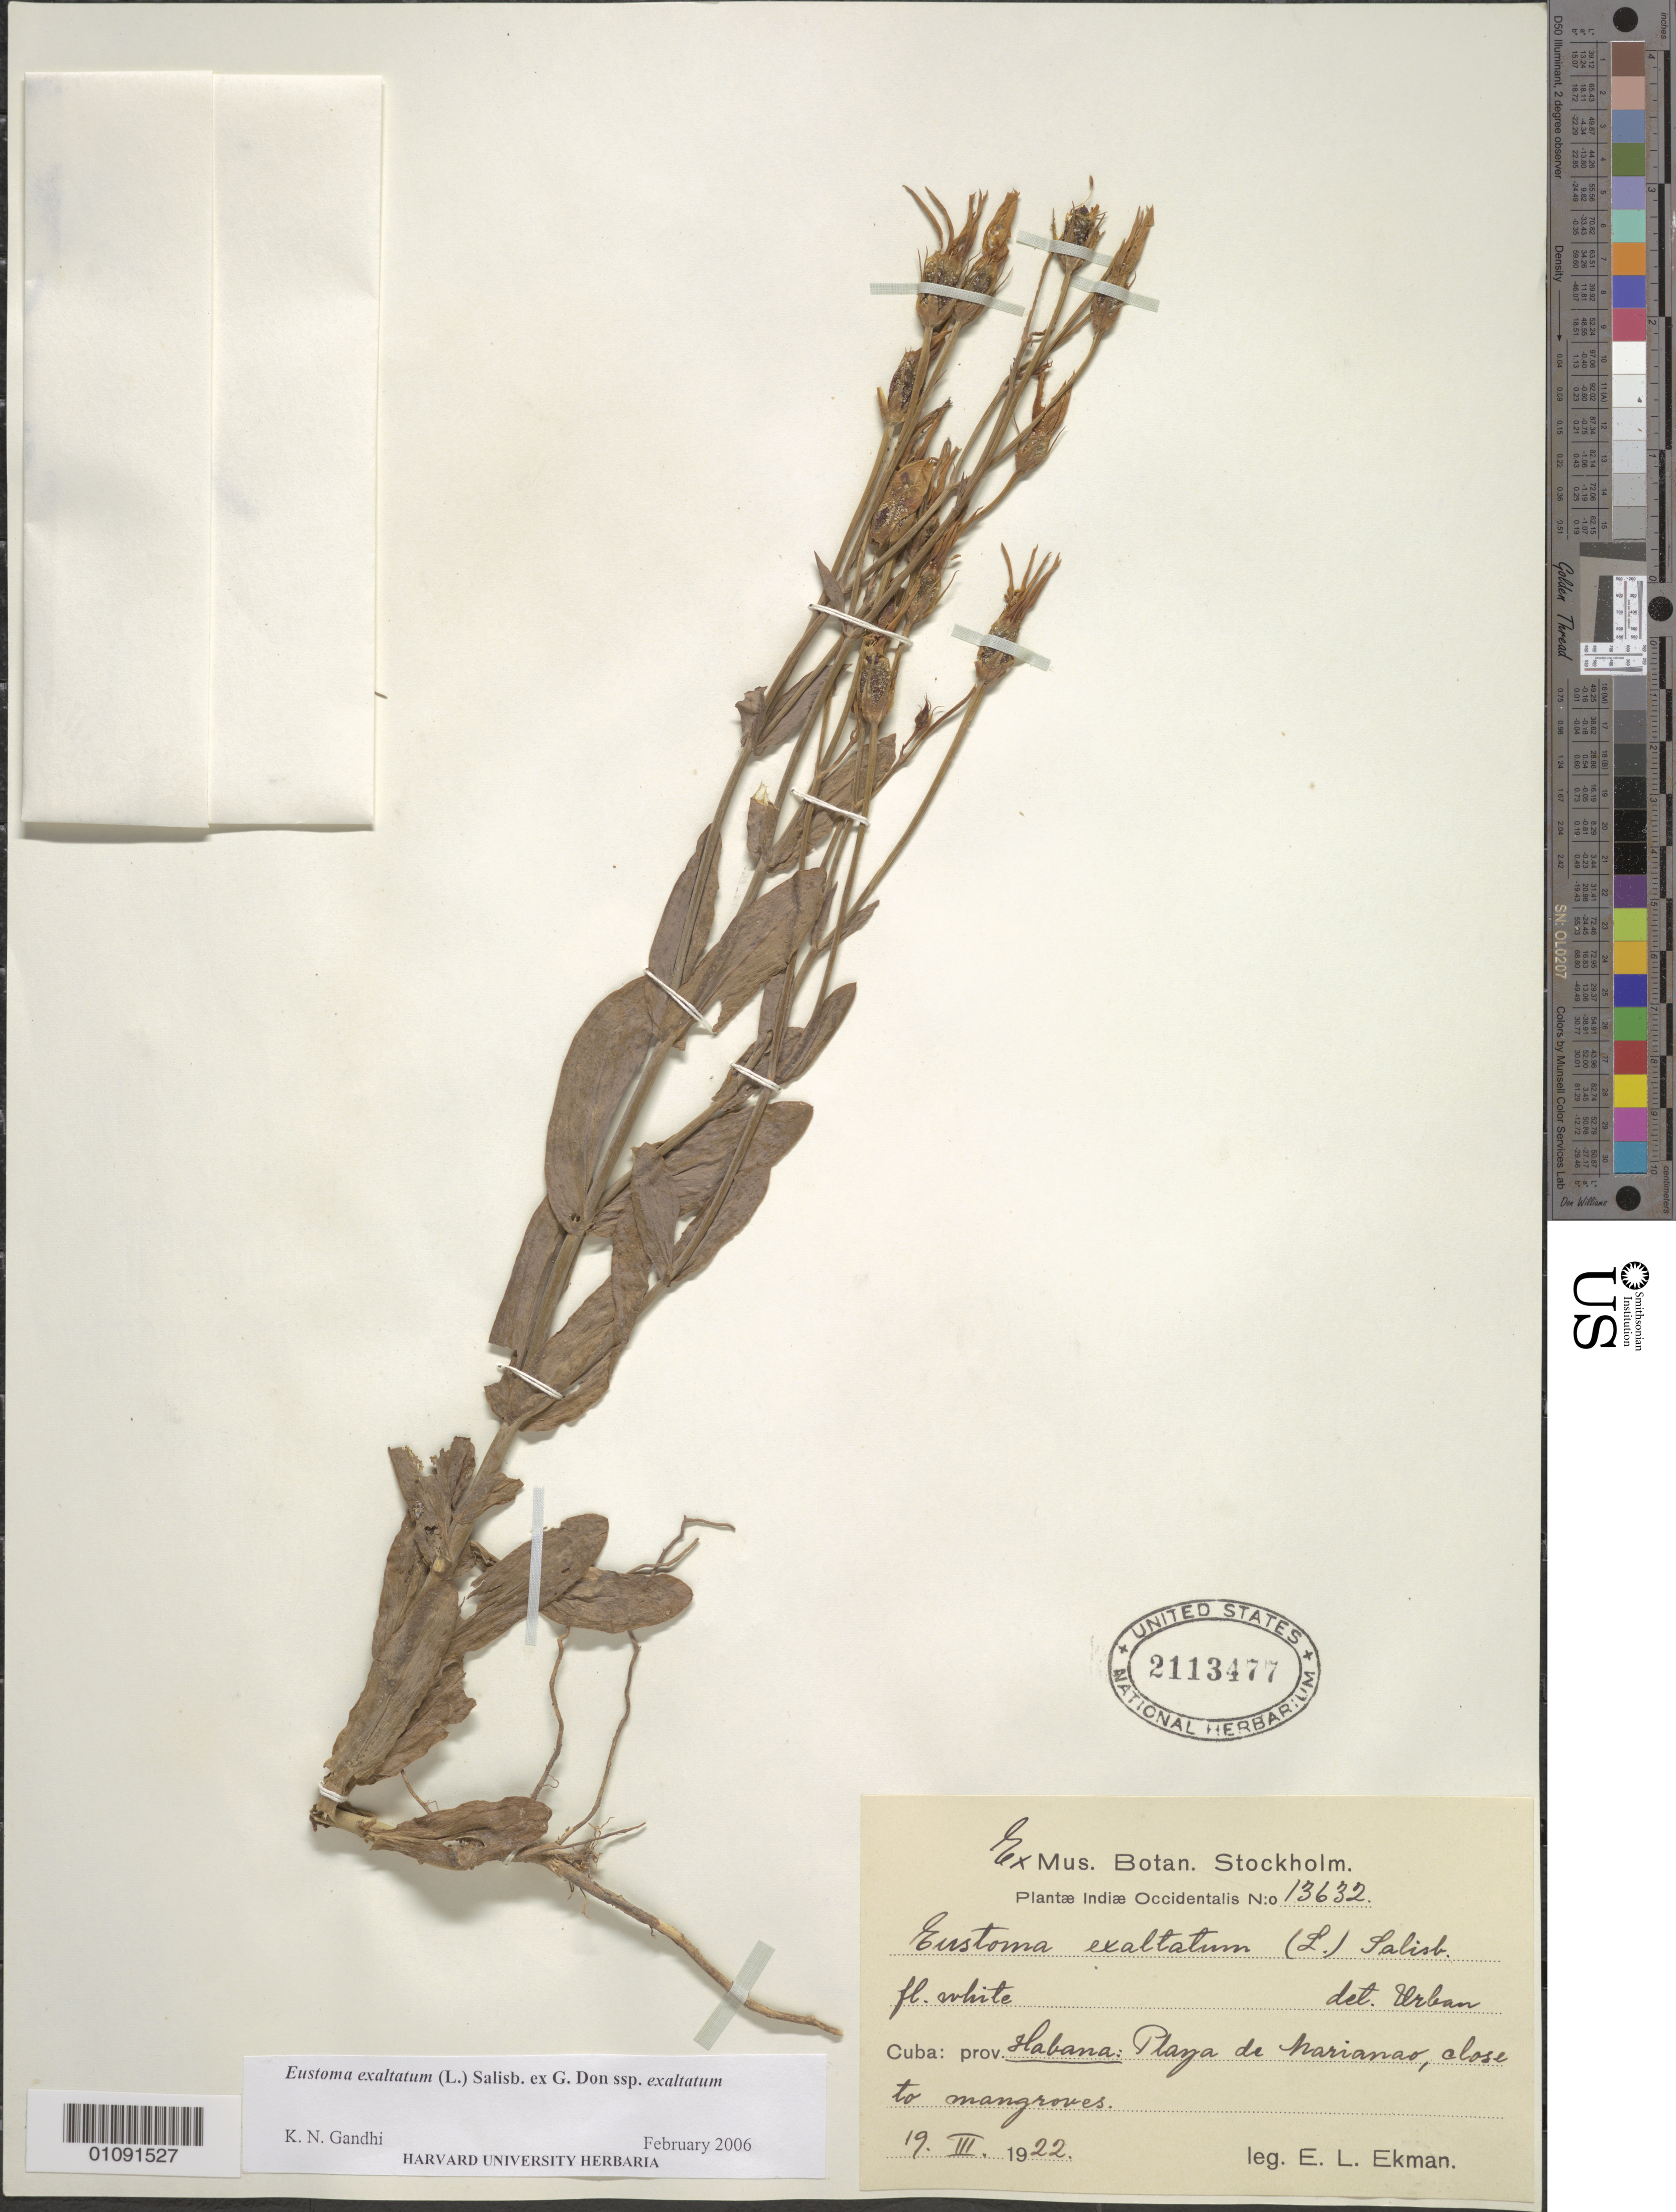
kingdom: Plantae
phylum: Tracheophyta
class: Magnoliopsida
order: Gentianales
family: Gentianaceae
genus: Eustoma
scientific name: Eustoma exaltatum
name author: (L.) Salisb. ex Don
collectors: E. L. Ekman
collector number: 13632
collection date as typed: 19 Mar 1922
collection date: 1922-03-19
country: Cuba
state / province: La Habana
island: Cuba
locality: La Habana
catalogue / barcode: US 2113477